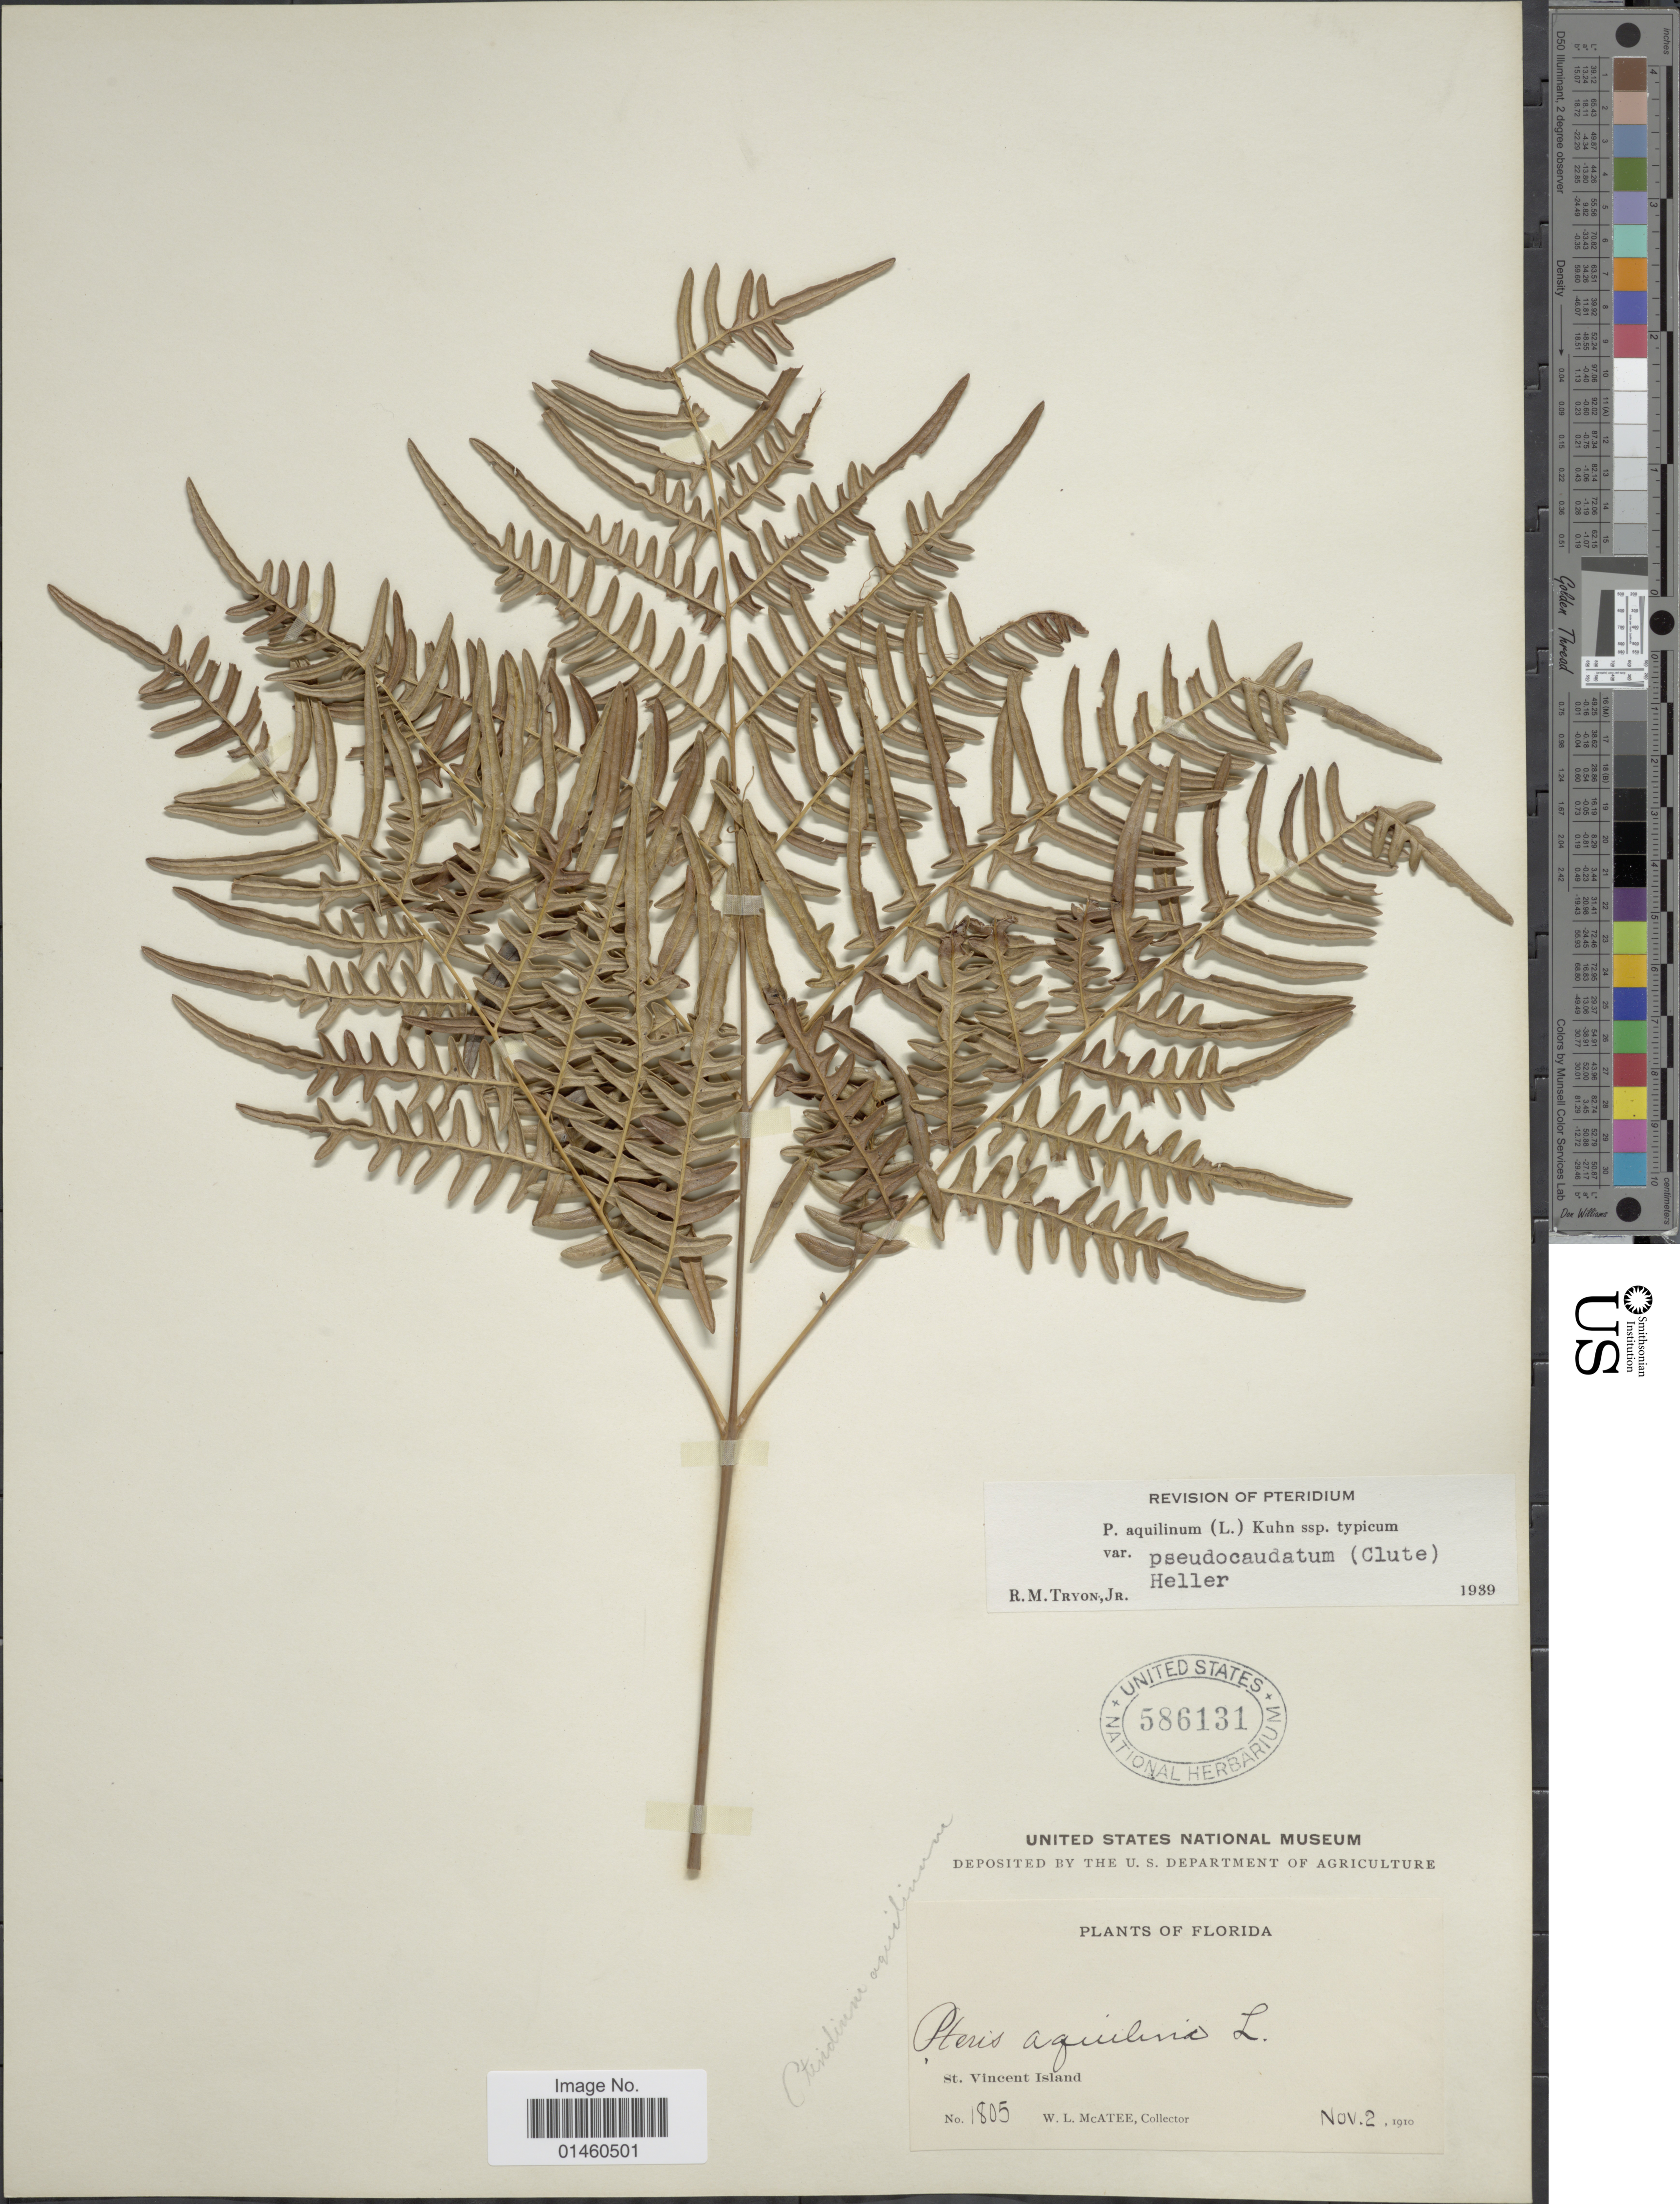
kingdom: Plantae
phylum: Tracheophyta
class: Polypodiopsida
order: Polypodiales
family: Dennstaedtiaceae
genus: Pteridium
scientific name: Pteridium aquilinum var. pseudocaudatum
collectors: W. McAtee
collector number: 1805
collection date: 1910-11-02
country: United States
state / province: Florida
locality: St. Vincent Island.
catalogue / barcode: US 586131